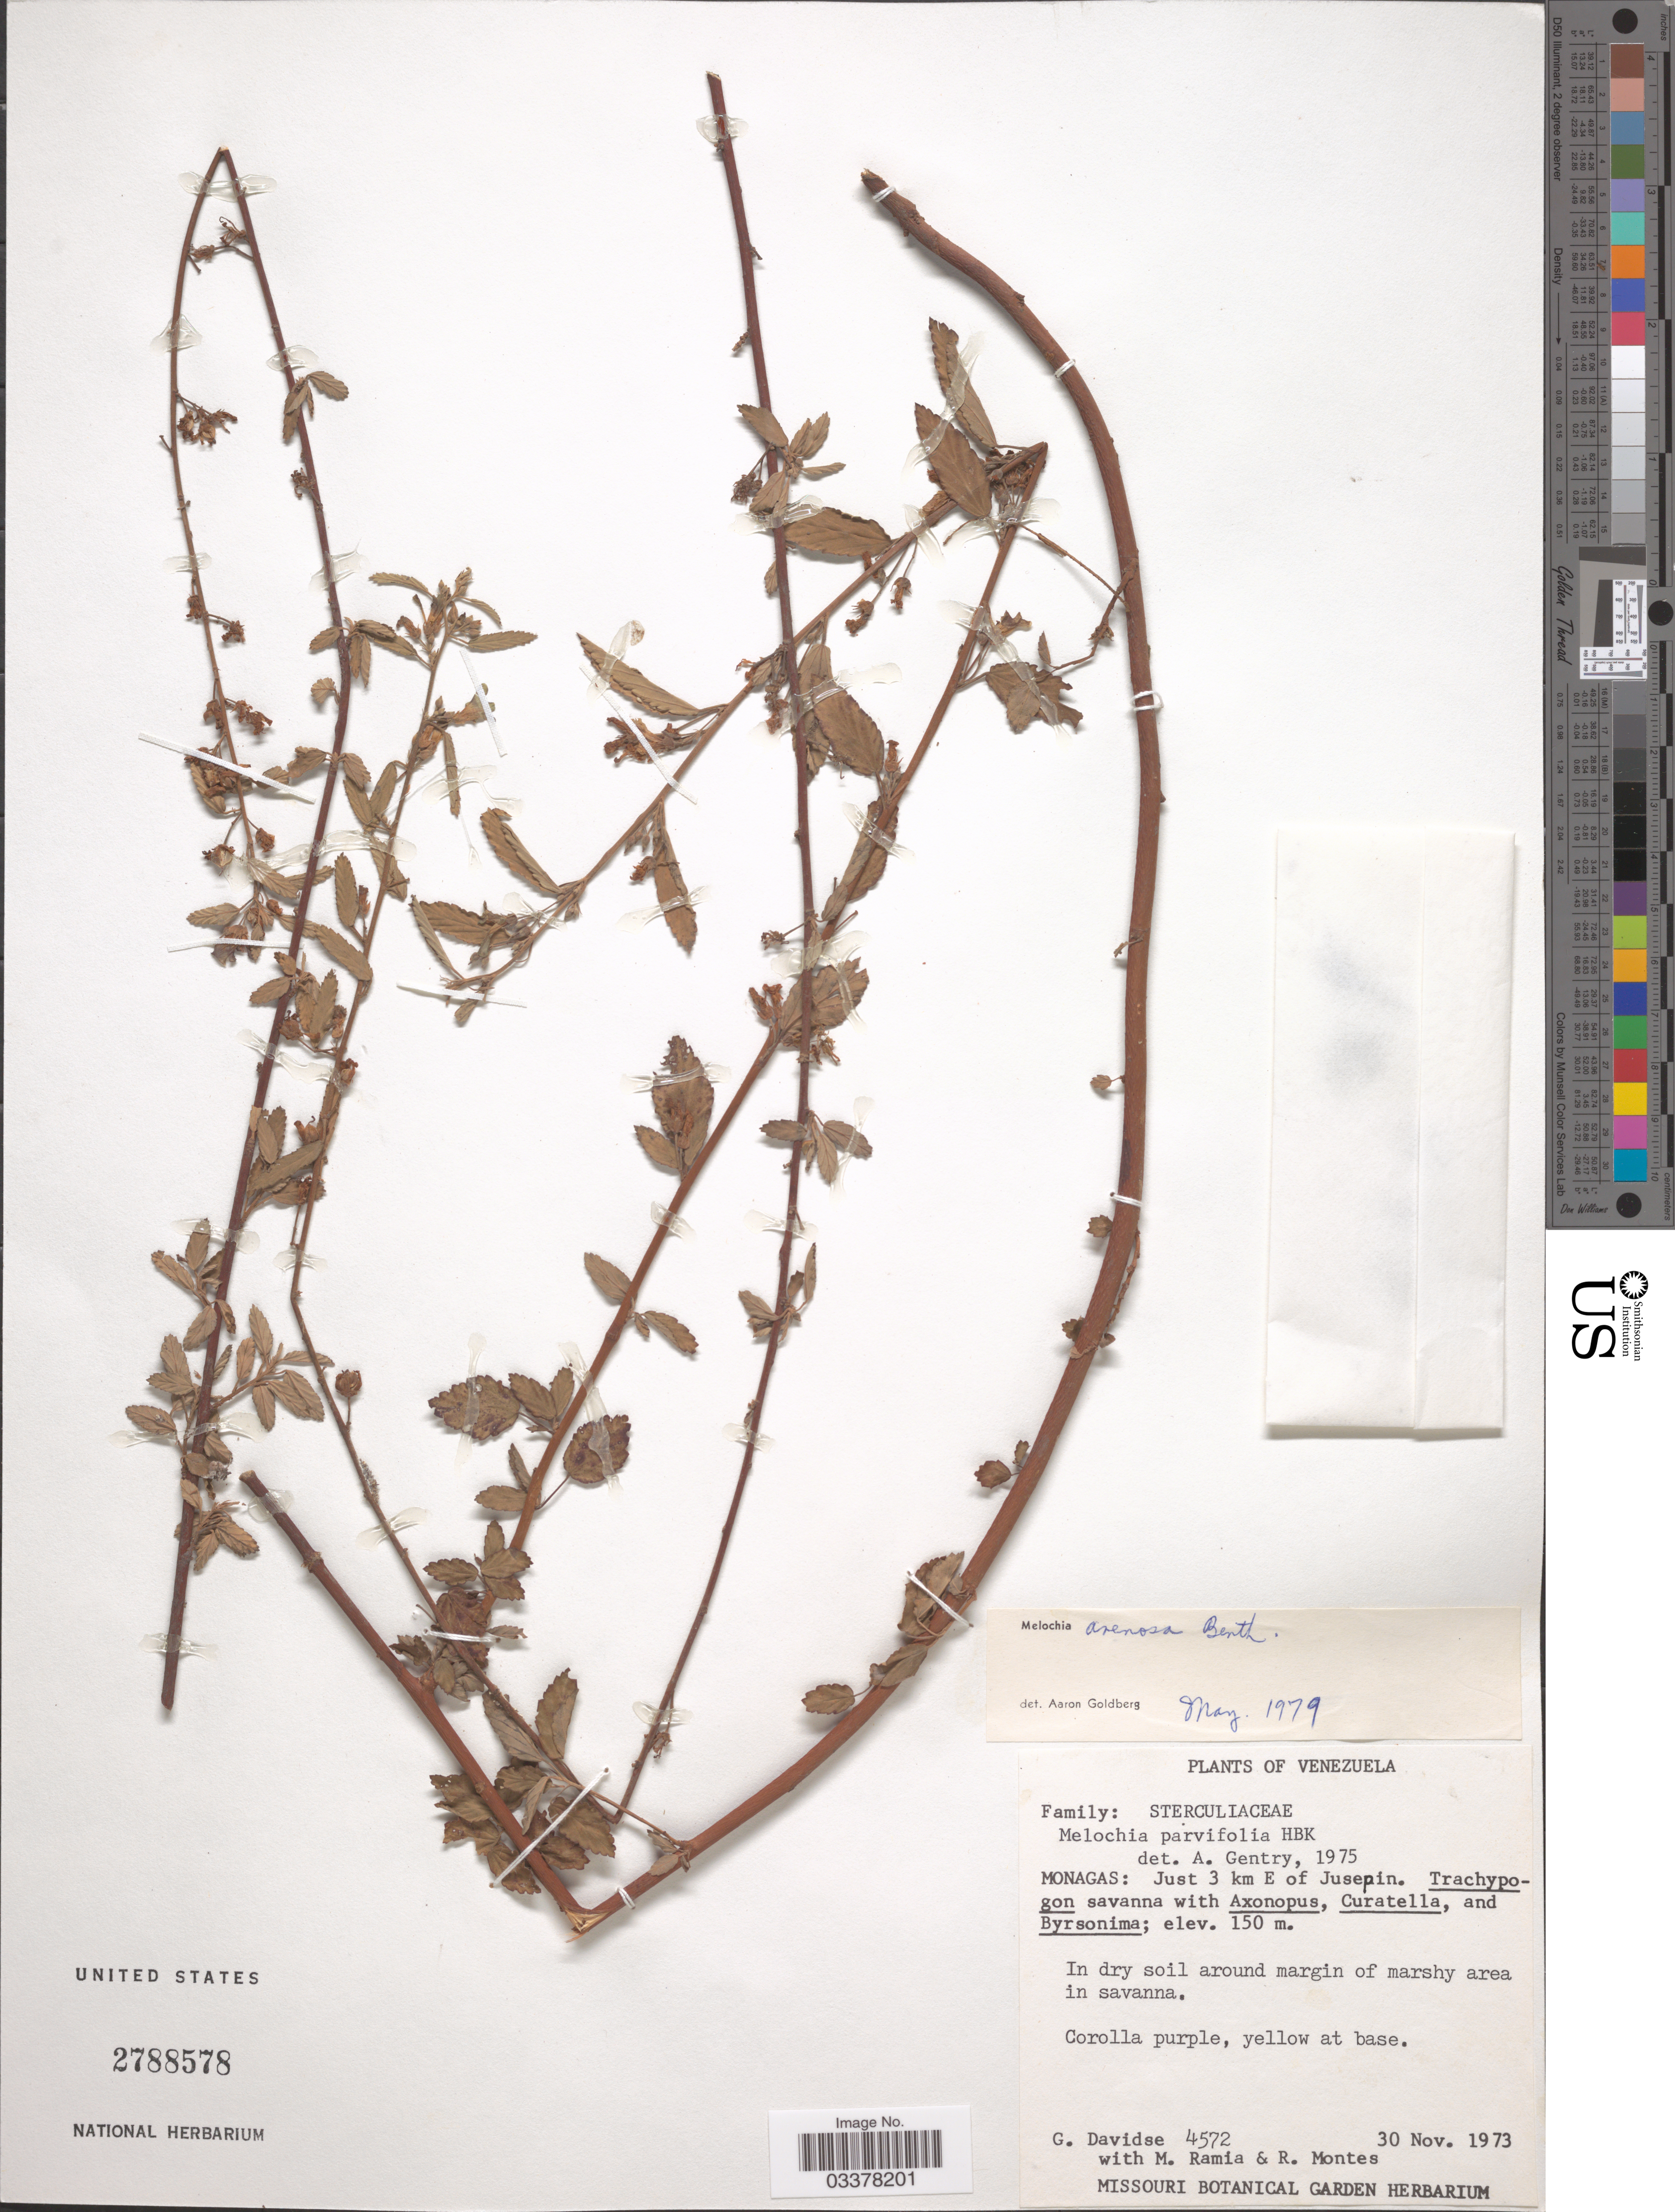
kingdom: Plantae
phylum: Tracheophyta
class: Magnoliopsida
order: Malvales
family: Malvaceae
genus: Melochia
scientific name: Melochia arenosa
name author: Benth.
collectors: G. Davidse, M. Ramia & R. Montes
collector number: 4572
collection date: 1973-11-30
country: Venezuela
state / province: Monagas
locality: Just 3 km E of Jusepin.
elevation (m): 150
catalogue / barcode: US 2788578